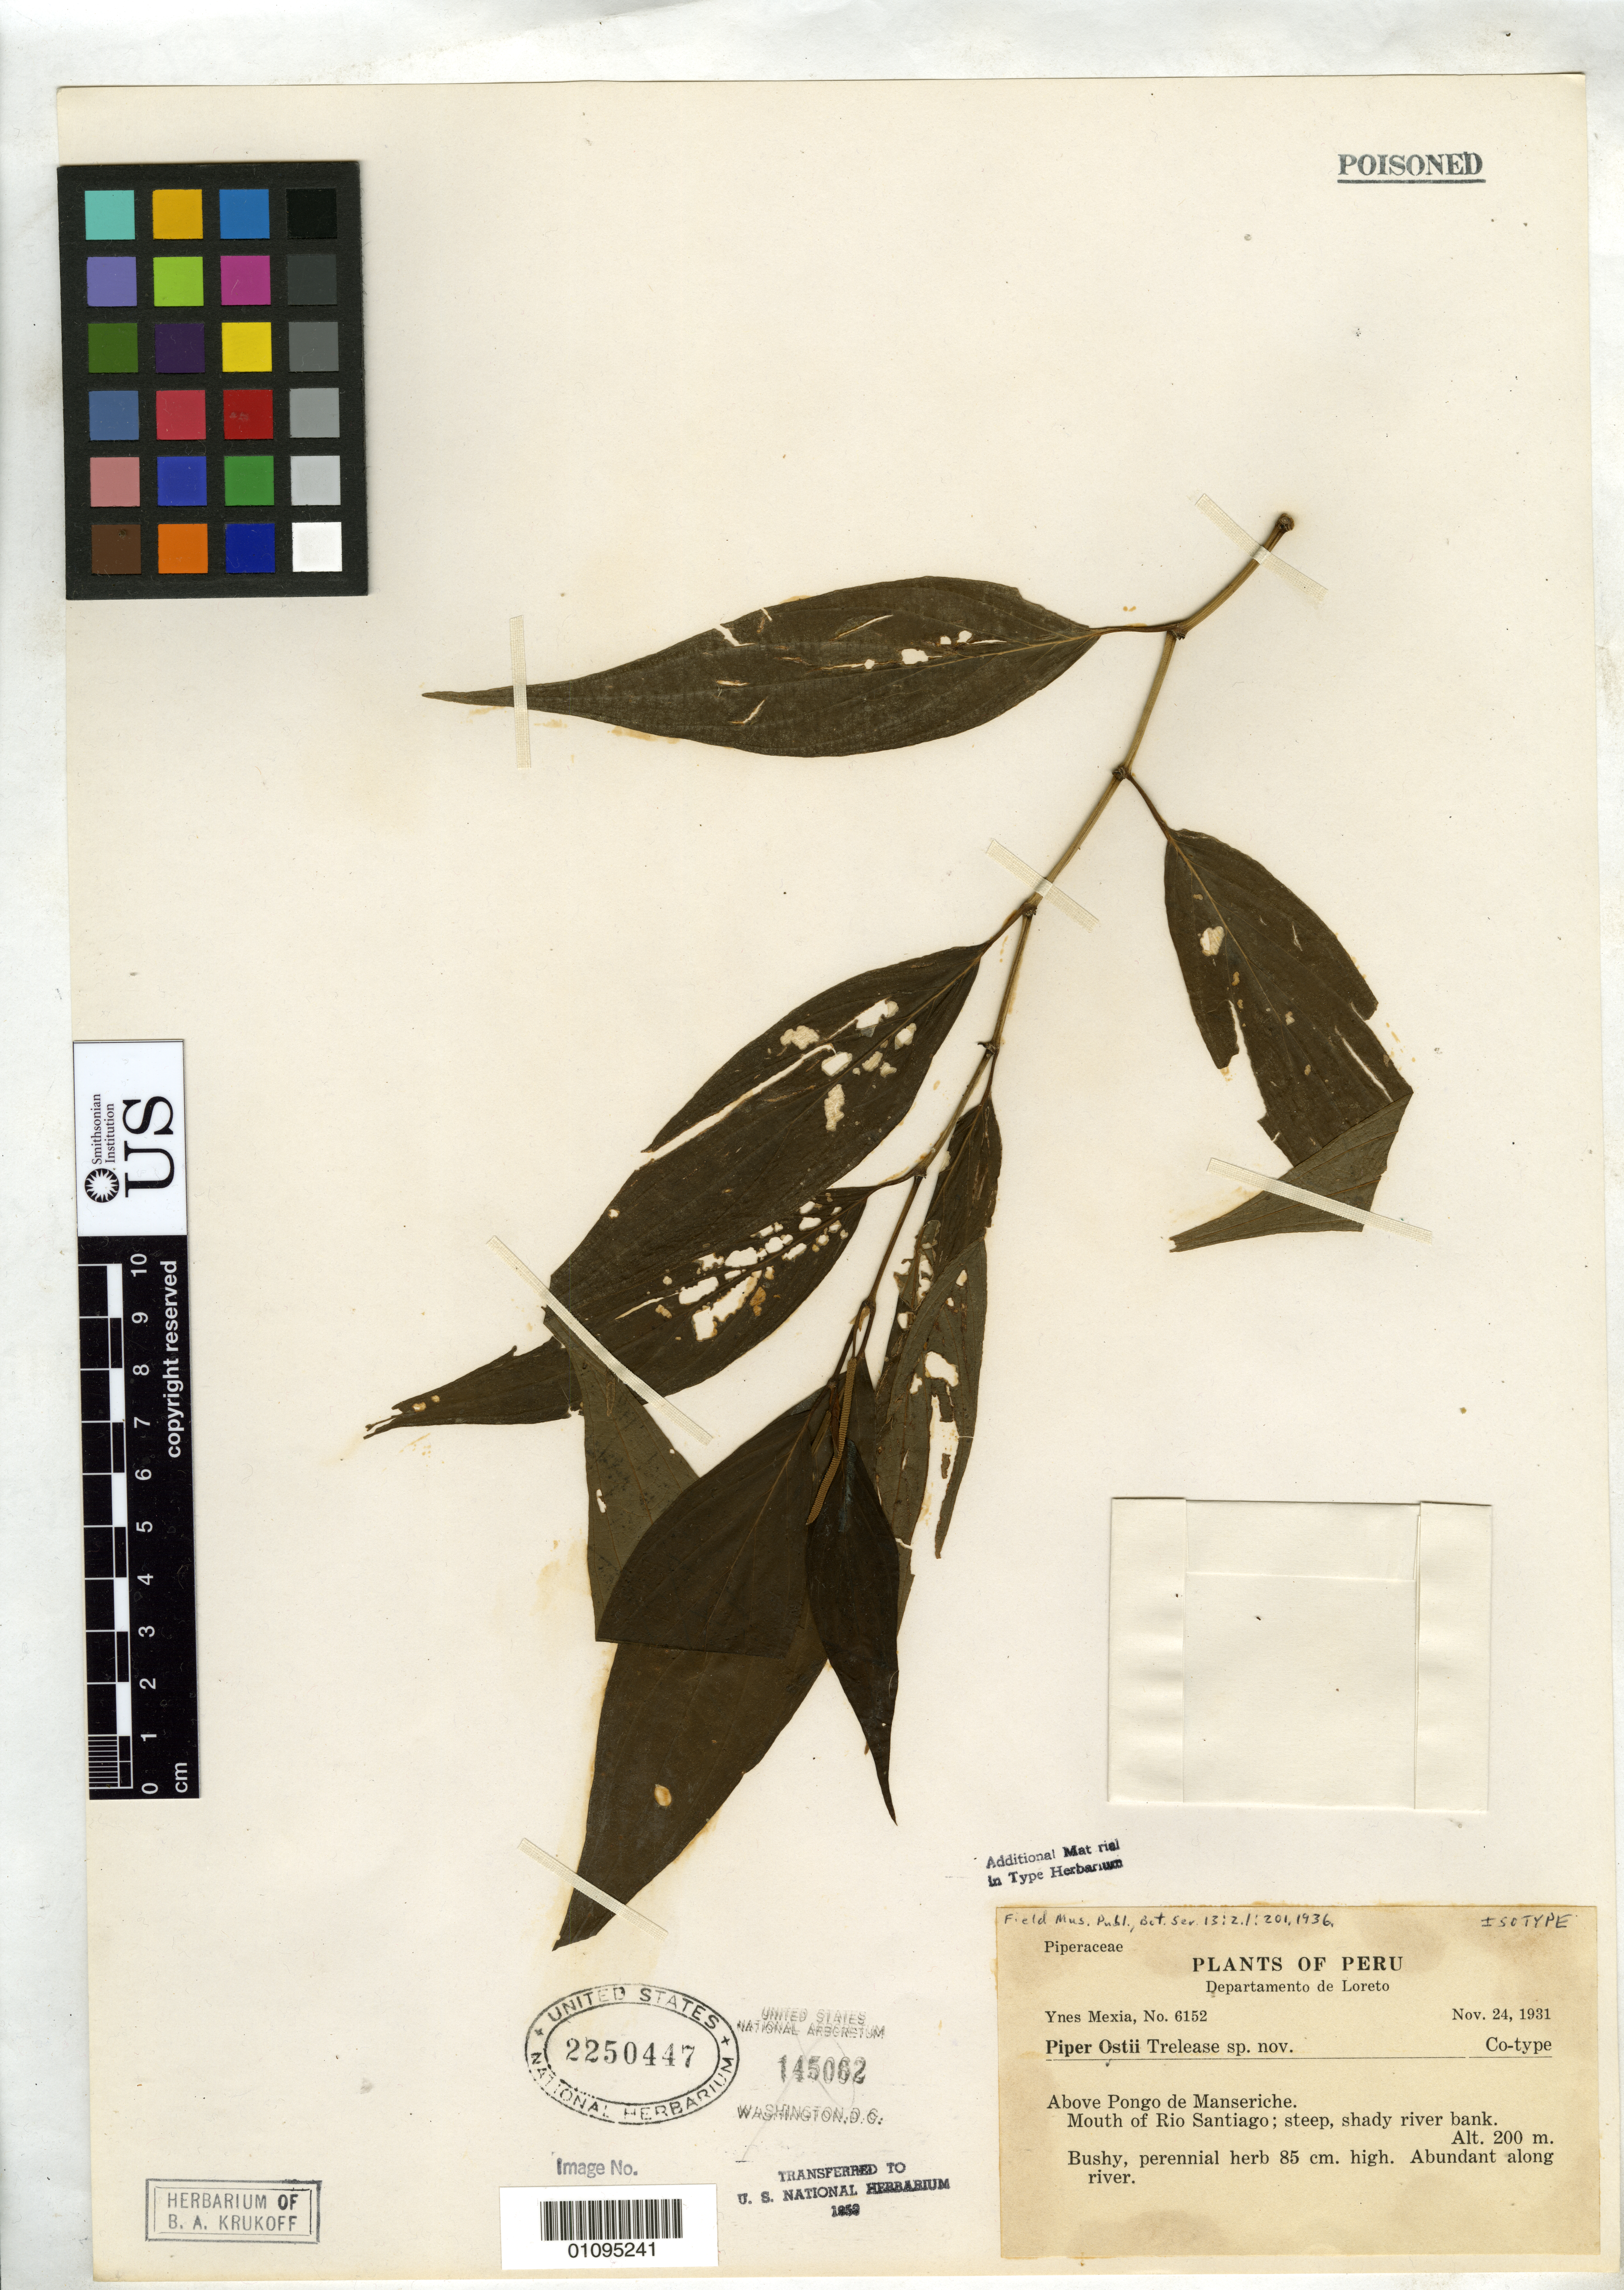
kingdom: Plantae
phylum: Tracheophyta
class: Magnoliopsida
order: Piperales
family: Piperaceae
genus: Piper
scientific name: Piper ostii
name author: Trel. in J.F. Macbr.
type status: Isotype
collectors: Y. Mexia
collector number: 6152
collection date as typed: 24 Nov 1931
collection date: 1931-11-24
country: Peru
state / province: Loreto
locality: Above Pongo de Manseriche, mouth of Rio Santiago.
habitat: Steep, shady river bank; abundant along river.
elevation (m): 200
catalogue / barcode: US 2250447